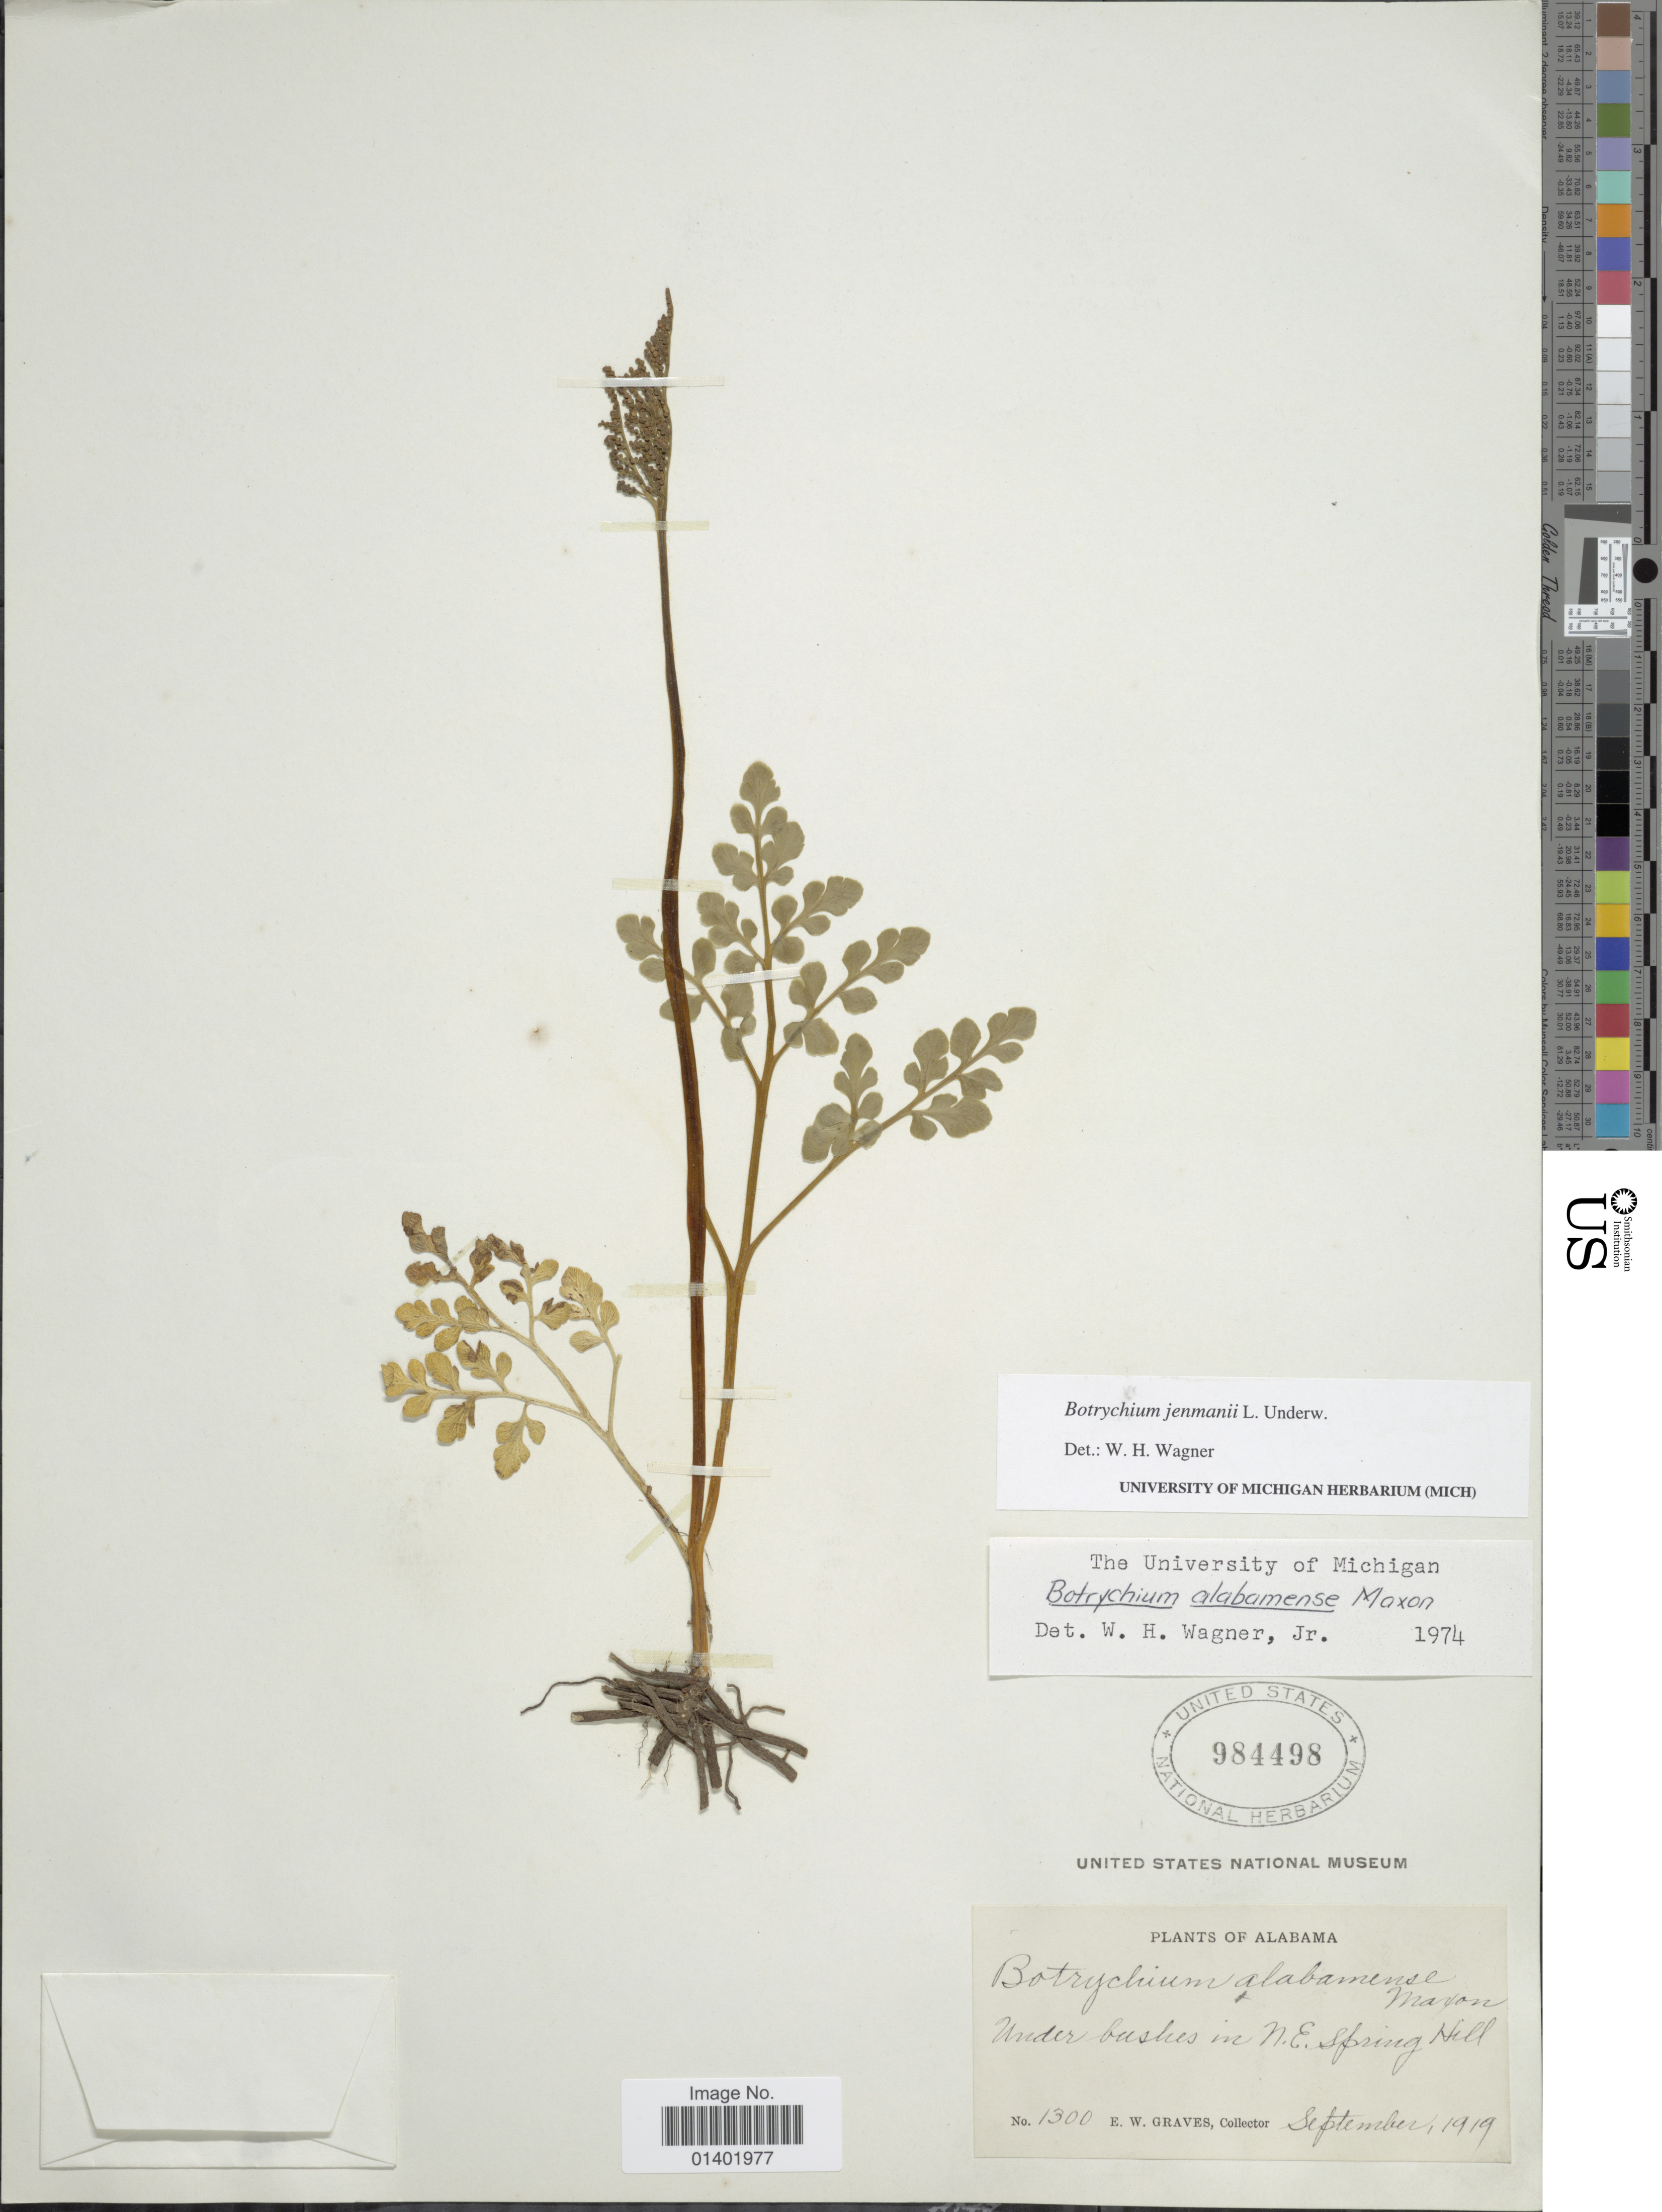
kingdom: Plantae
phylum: Tracheophyta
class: Polypodiopsida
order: Ophioglossales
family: Ophioglossaceae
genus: Botrychium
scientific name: Botrychium jenmanii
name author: Underw.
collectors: E. Graves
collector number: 1300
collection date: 1919-09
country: United States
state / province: Alabama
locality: Under bushes in N.E. Spring Hill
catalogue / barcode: US 984498